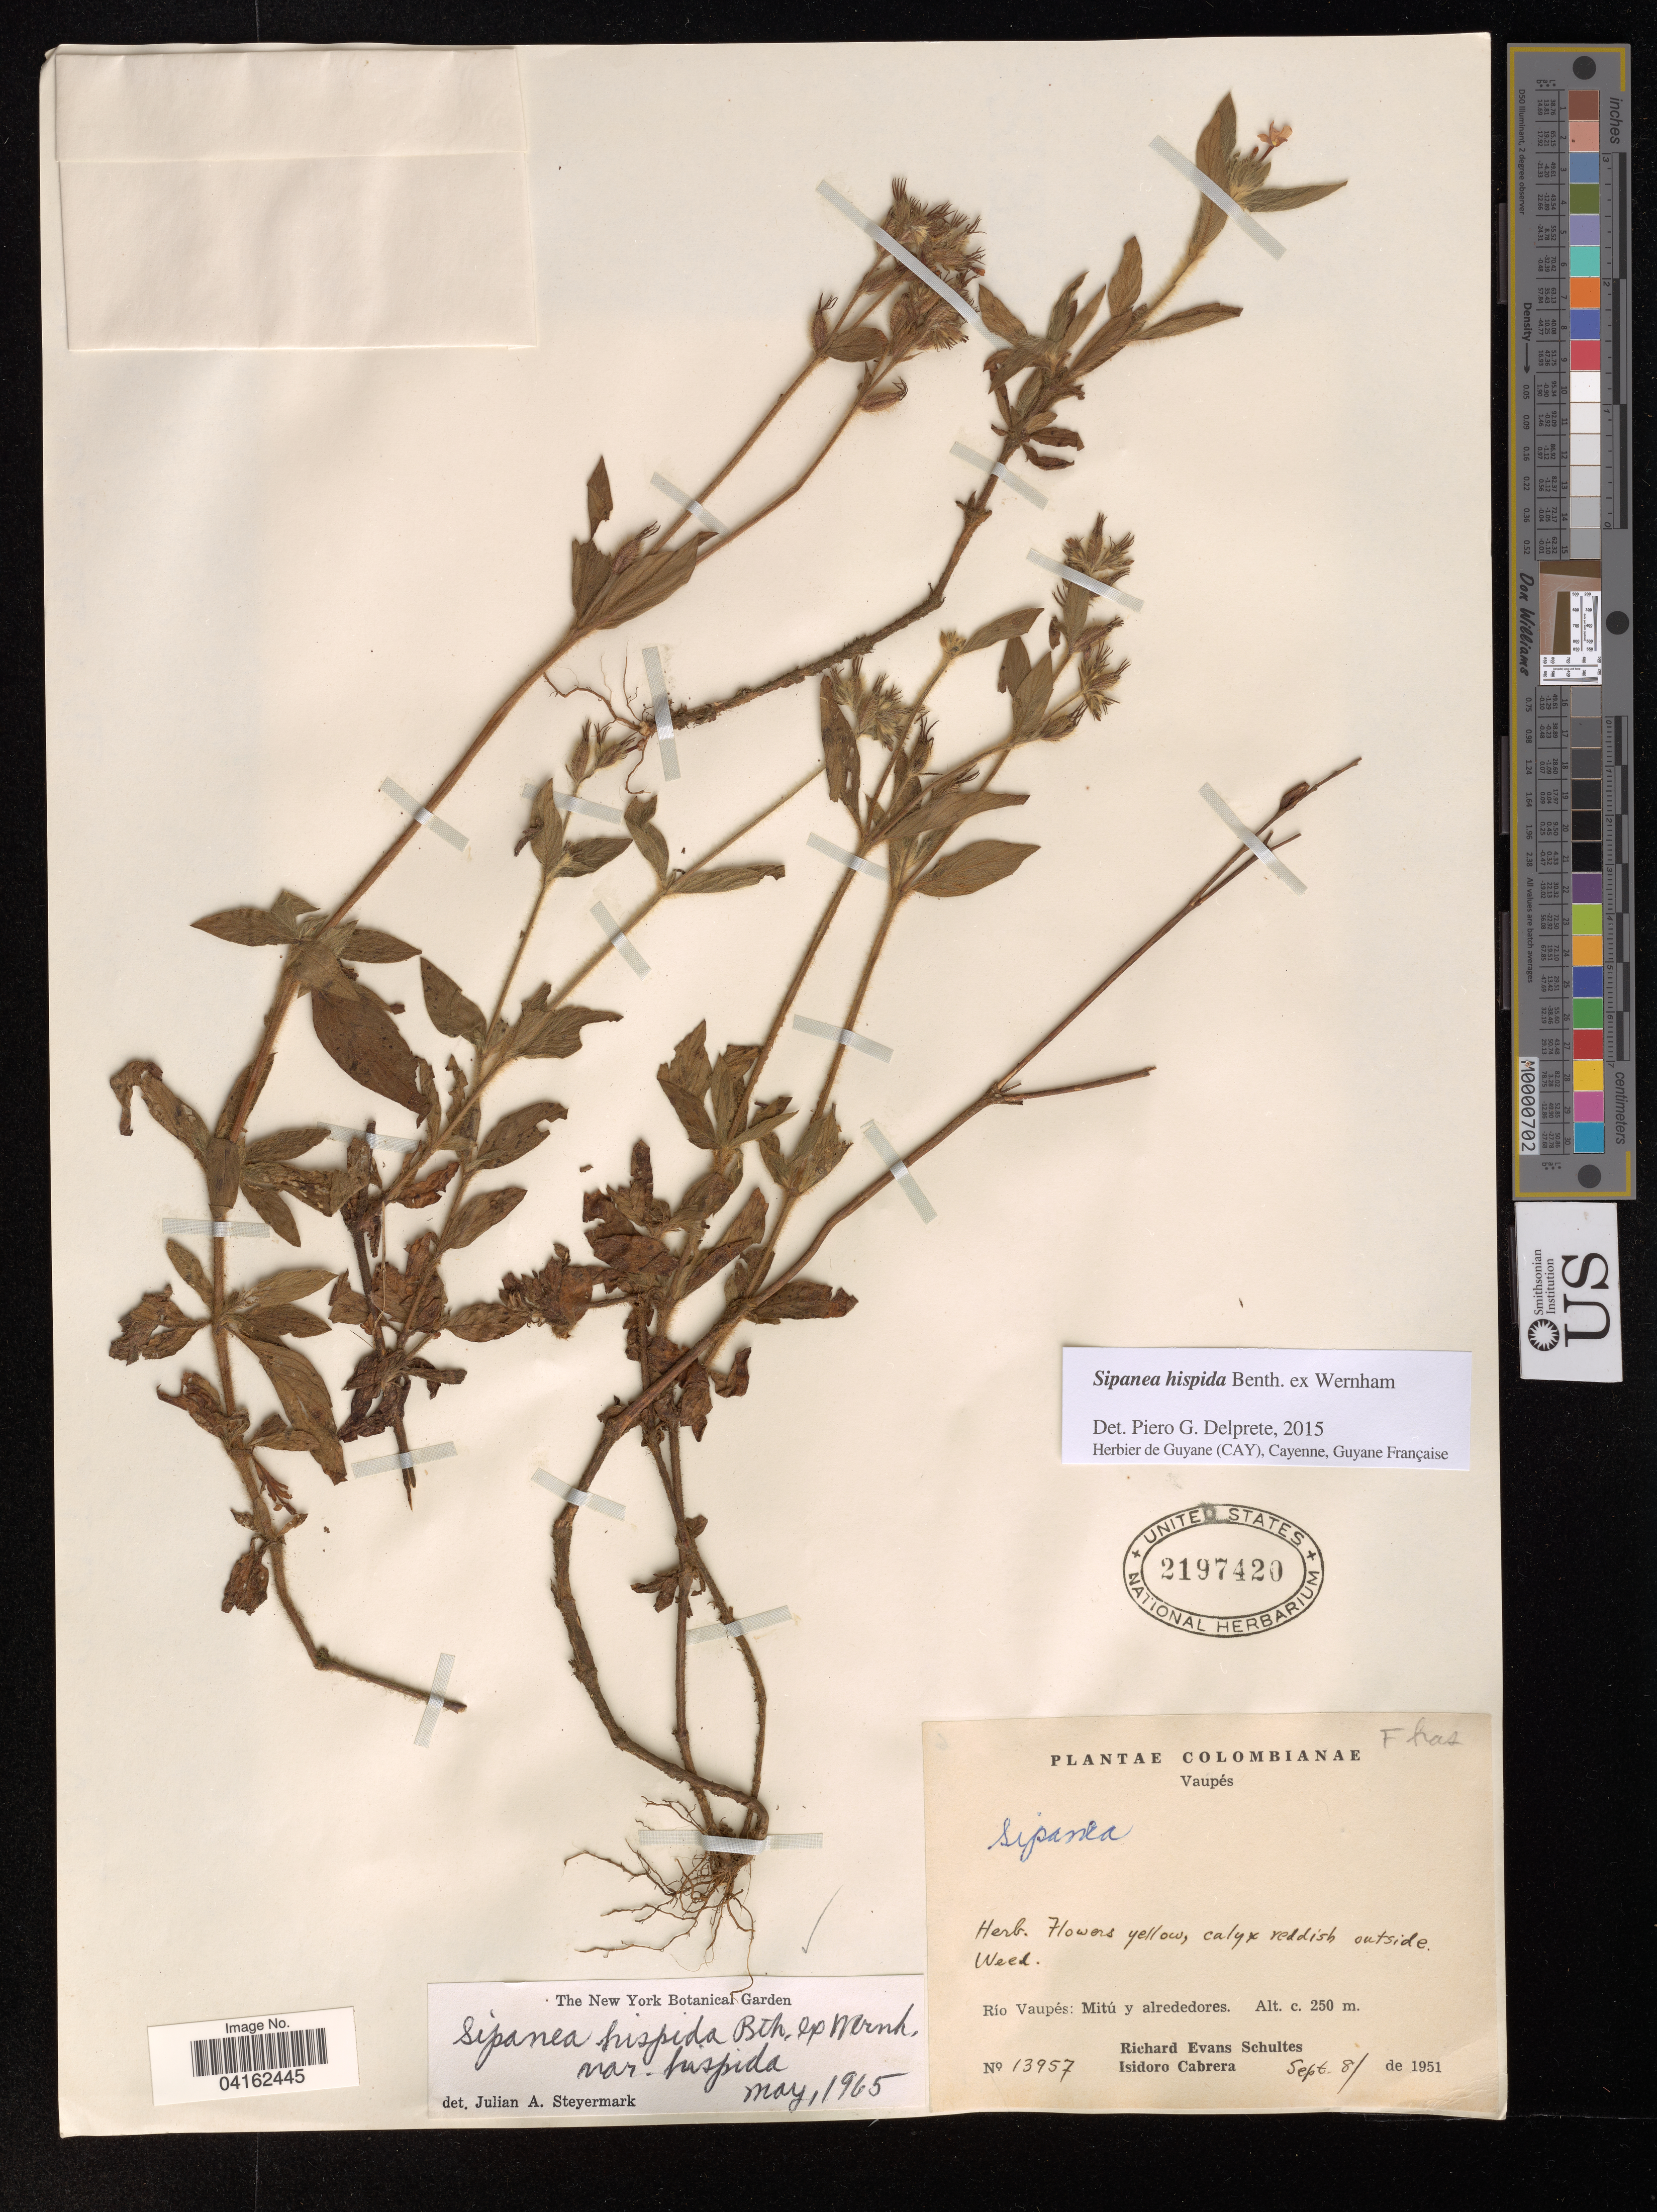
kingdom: Plantae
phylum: Tracheophyta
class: Magnoliopsida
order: Gentianales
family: Rubiaceae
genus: Sipanea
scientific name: Sipanea hispida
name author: Benth. ex Wernham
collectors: R. E. Schultes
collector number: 13957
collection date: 1951-09-08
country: Colombia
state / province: Vaupés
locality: Río Vaupés: Mitú y alrededores.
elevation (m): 250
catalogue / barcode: US 2197420